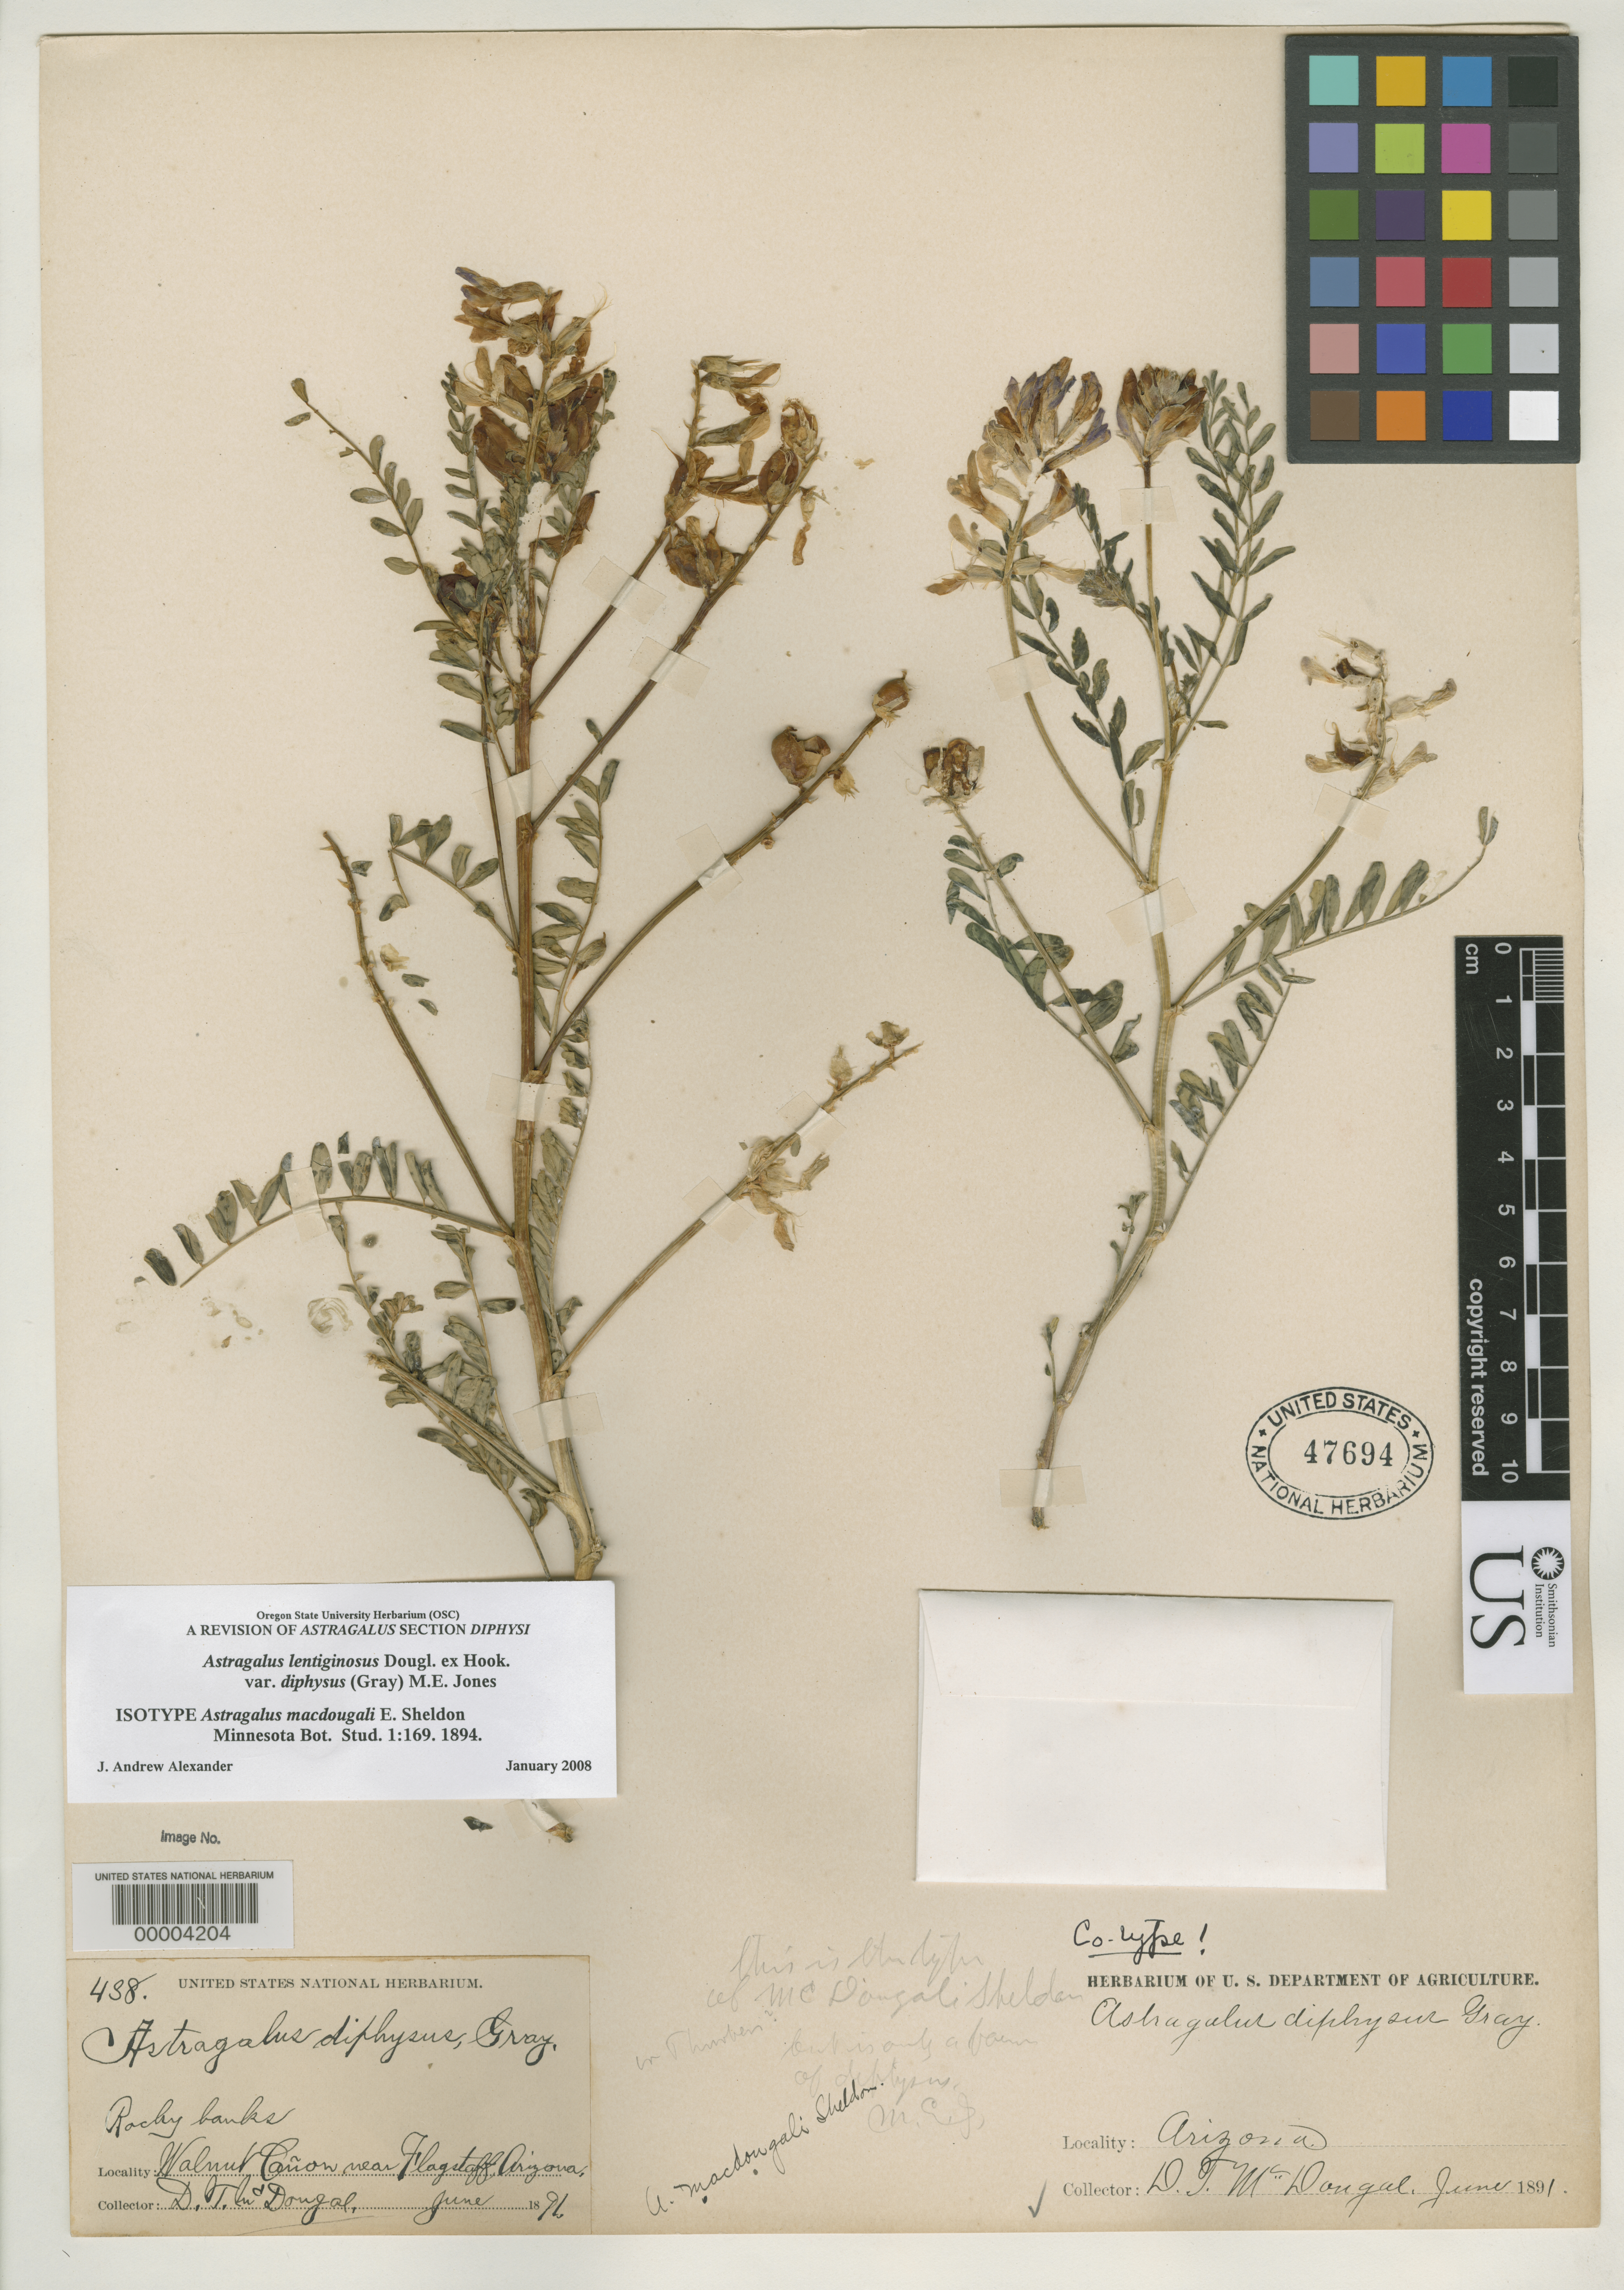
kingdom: Plantae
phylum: Tracheophyta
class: Magnoliopsida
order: Fabales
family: Fabaceae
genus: Astragalus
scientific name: Astragalus macdougalii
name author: E. Sheld.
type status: Isotype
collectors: D. T. MacDougal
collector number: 438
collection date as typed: Jun 1891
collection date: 1891-06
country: United States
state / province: Arizona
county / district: Coconino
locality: Near Flagstaff, among rock debris near top of Walnut Canyon.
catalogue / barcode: US 47694